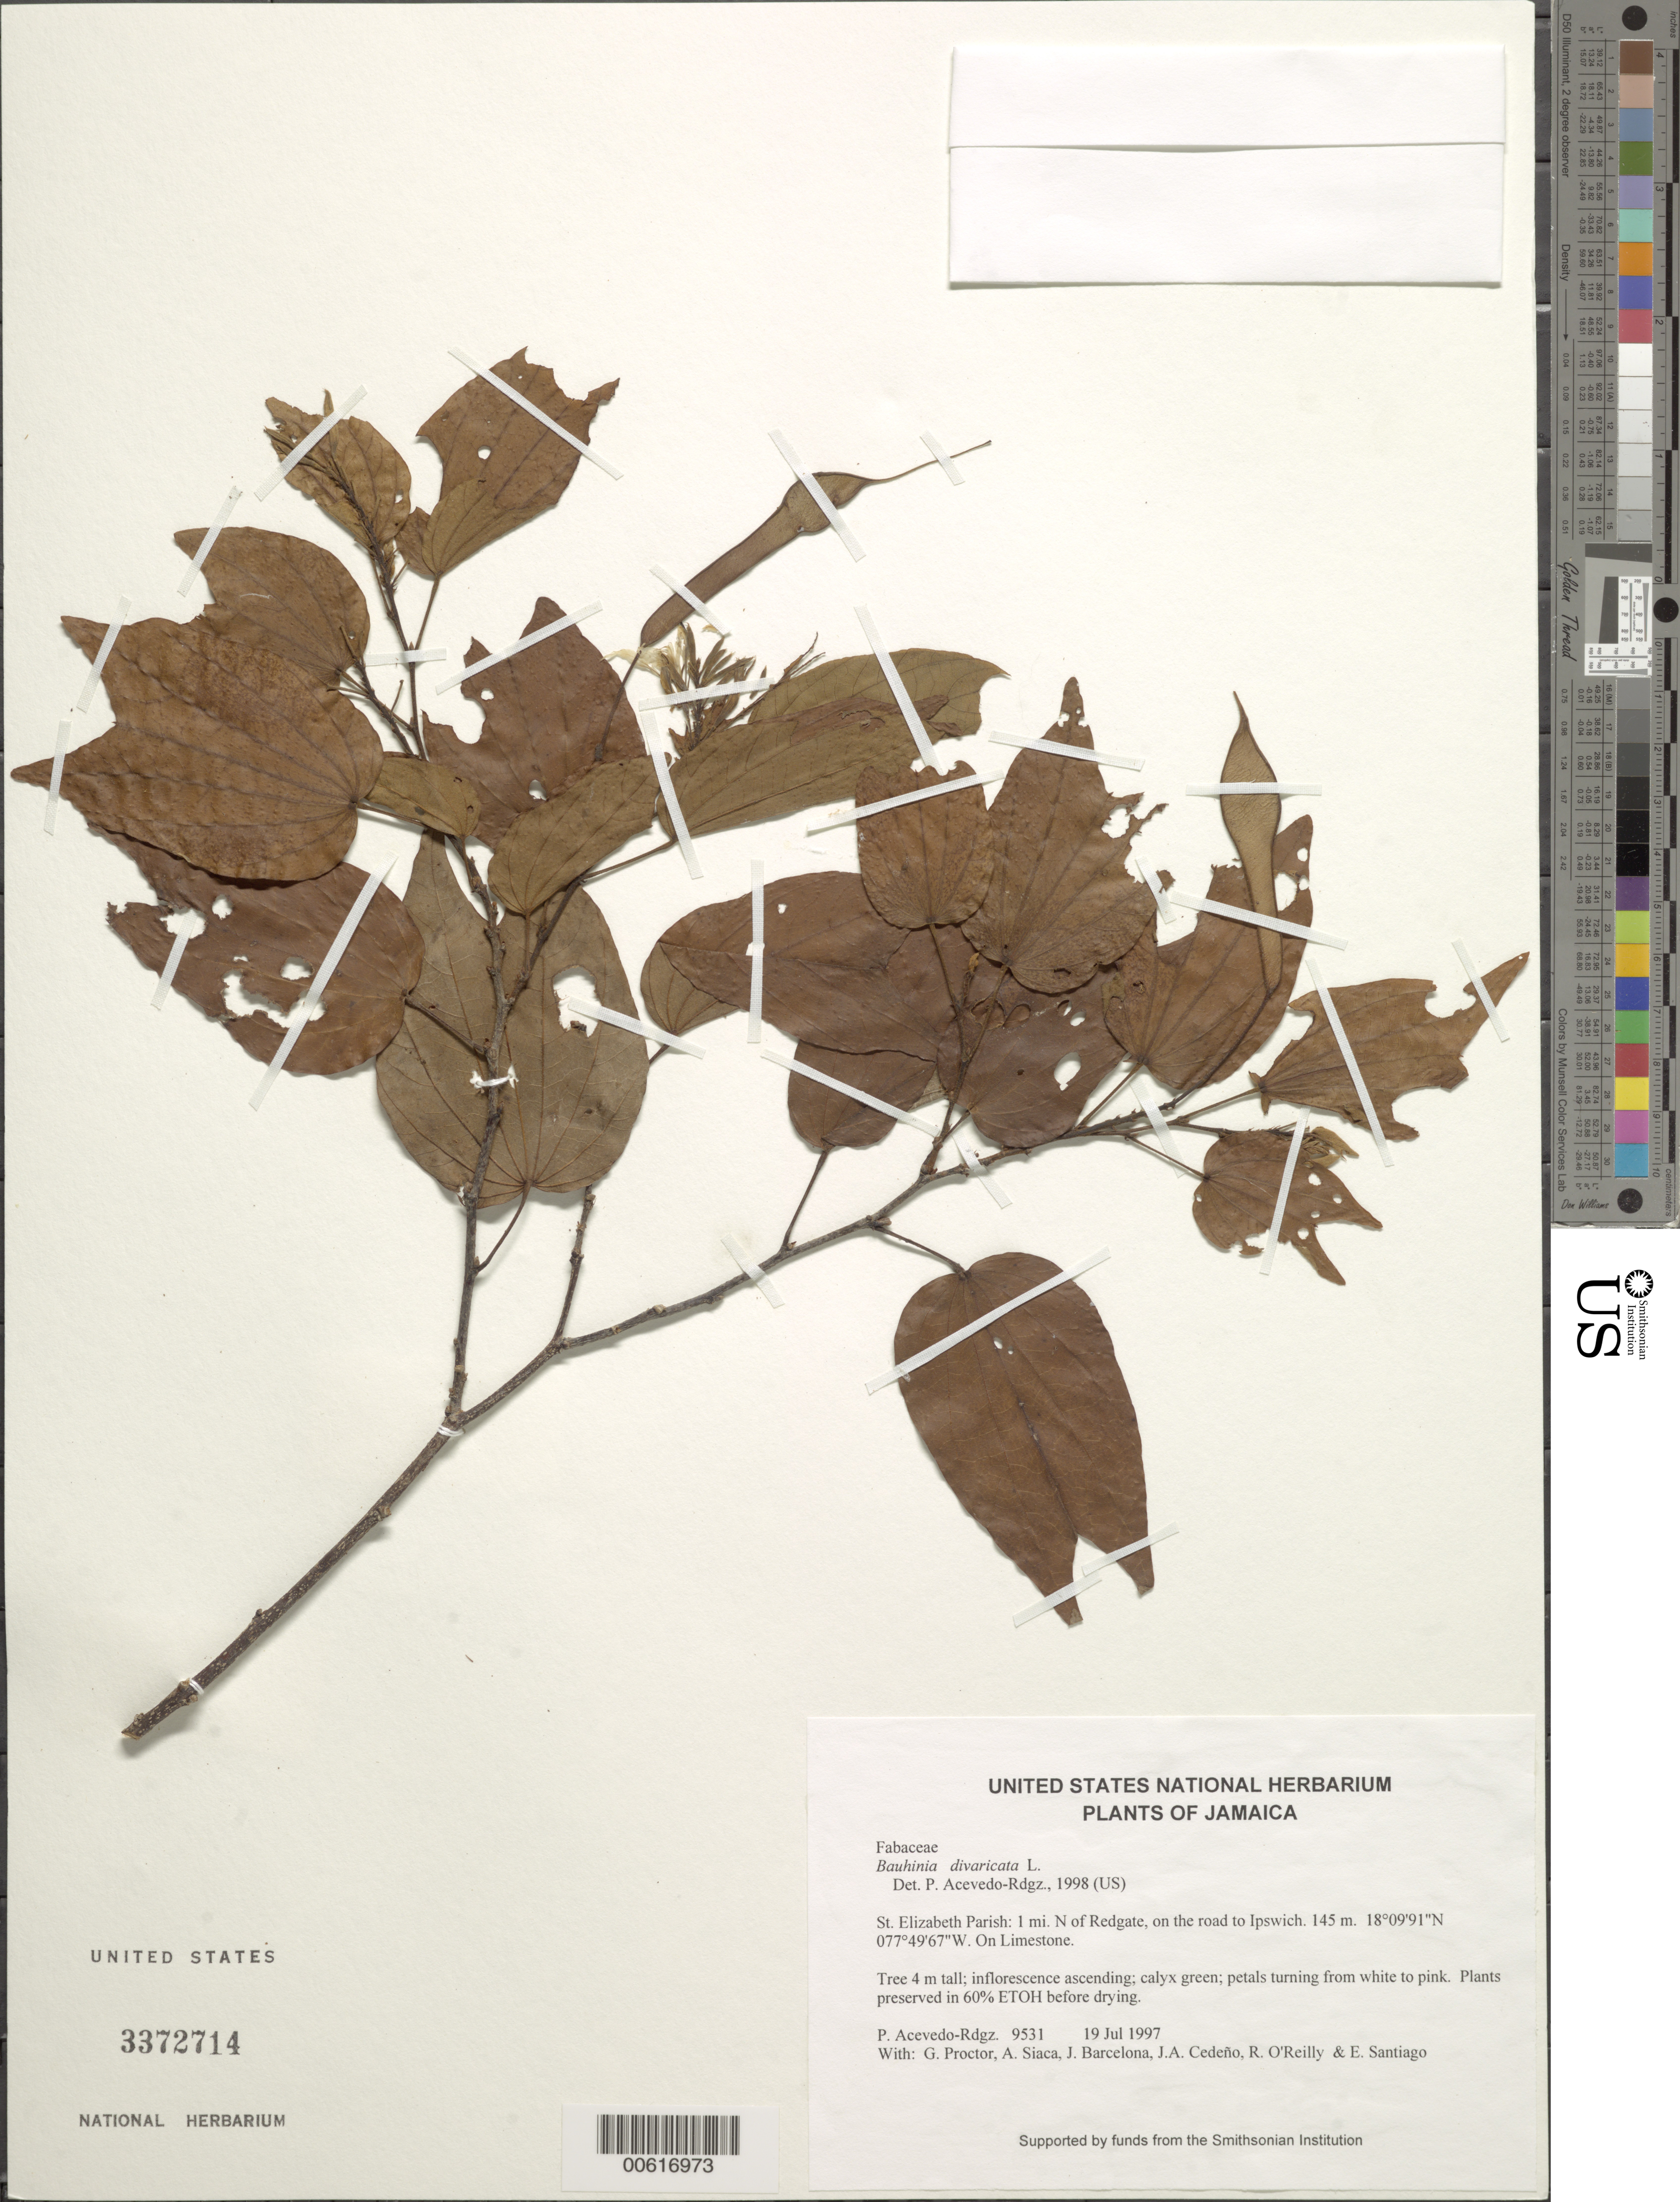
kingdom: Plantae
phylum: Tracheophyta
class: Magnoliopsida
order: Fabales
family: Fabaceae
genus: Bauhinia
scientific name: Bauhinia divaricata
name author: L.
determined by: Acevedo-Rodríguez, P., (BOT), Smithsonian Institution - National Museum of Natural History (UNITED STATES)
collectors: P. Acevedo-Rodr., G. R. Proctor, A. Siaca, J. Barcelona, J. A. Cedeño M. & R. O'Reilly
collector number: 9531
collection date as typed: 19 Jul 1997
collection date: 1997-07-19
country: Jamaica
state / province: Saint Elizabeth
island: Jamaica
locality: St. Elizabeth Parish: 1 mi. N of Redgate, on the road to Ipswich.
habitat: On Limestone.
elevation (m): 145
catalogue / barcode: US 3372714